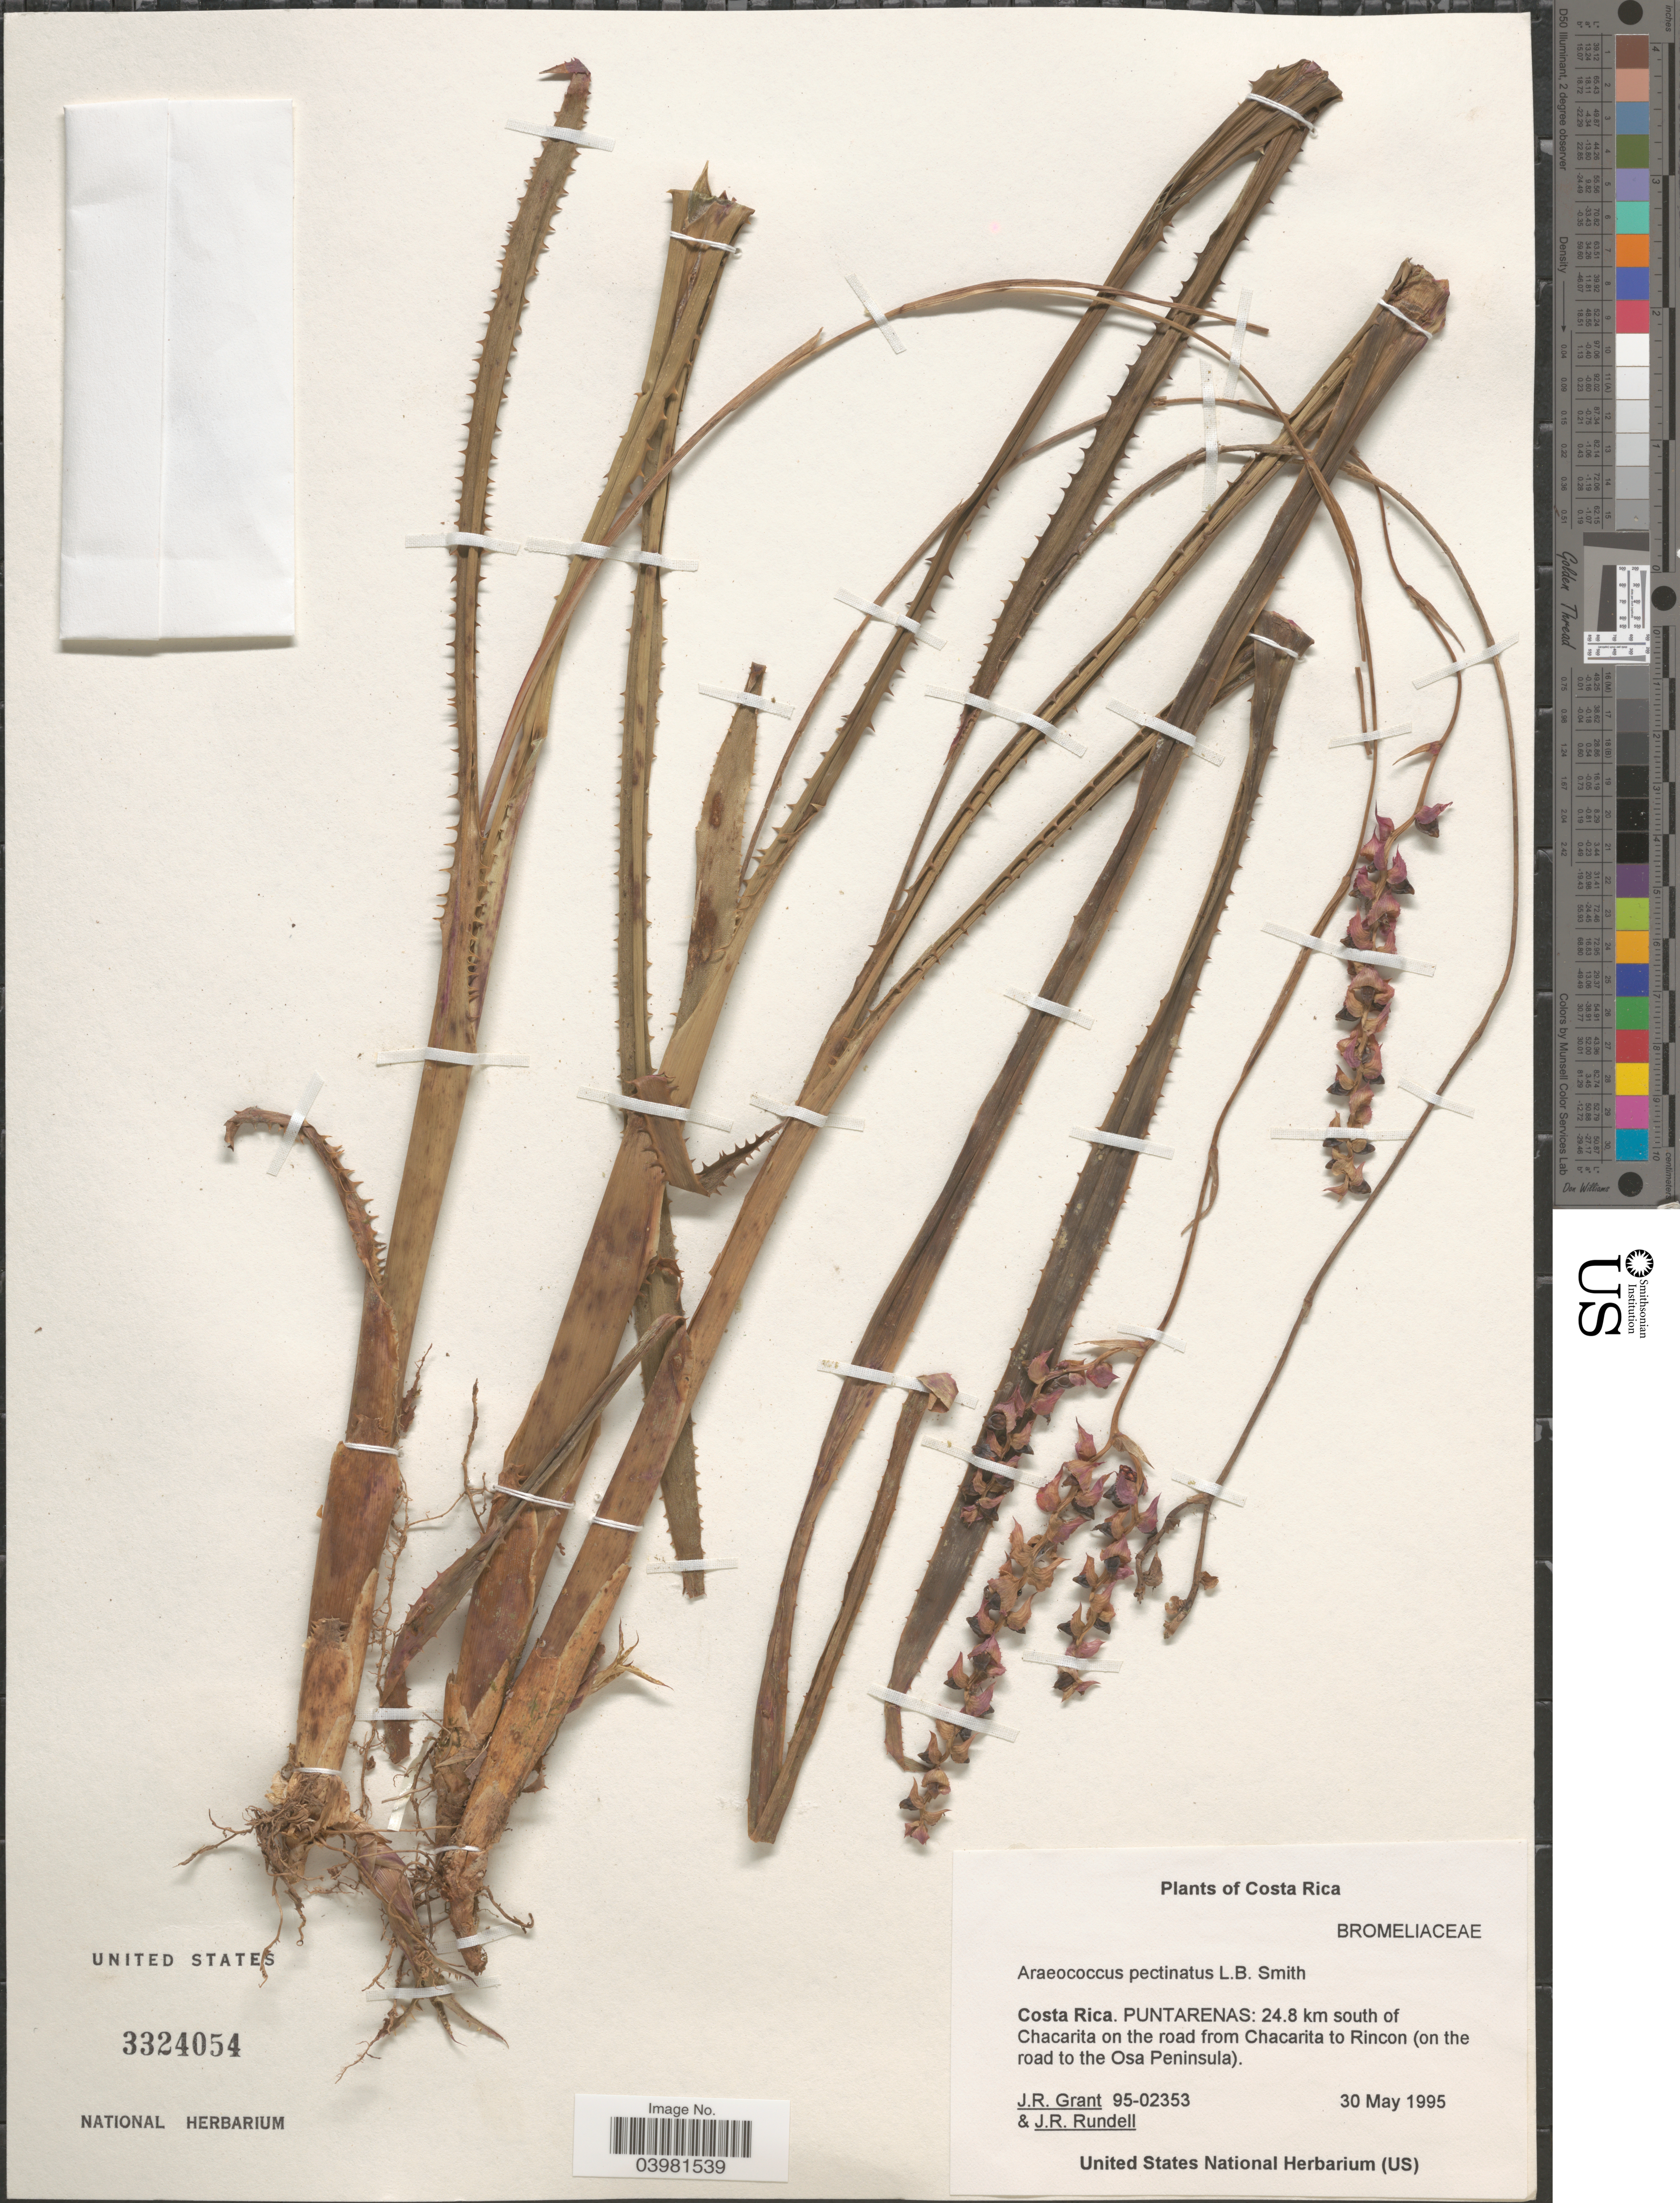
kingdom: Plantae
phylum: Tracheophyta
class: Liliopsida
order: Poales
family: Bromeliaceae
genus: Araeococcus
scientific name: Araeococcus pectinatus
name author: L.B. Sm.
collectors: J. Grant & J. R. Rundell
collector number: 95-02353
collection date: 1995-05-30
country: Costa Rica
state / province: Puntarenas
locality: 24.8 km south of Chacarita on the road from Chacarita to Rincon (on the road to the Osa Peninsula).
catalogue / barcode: US 3324054